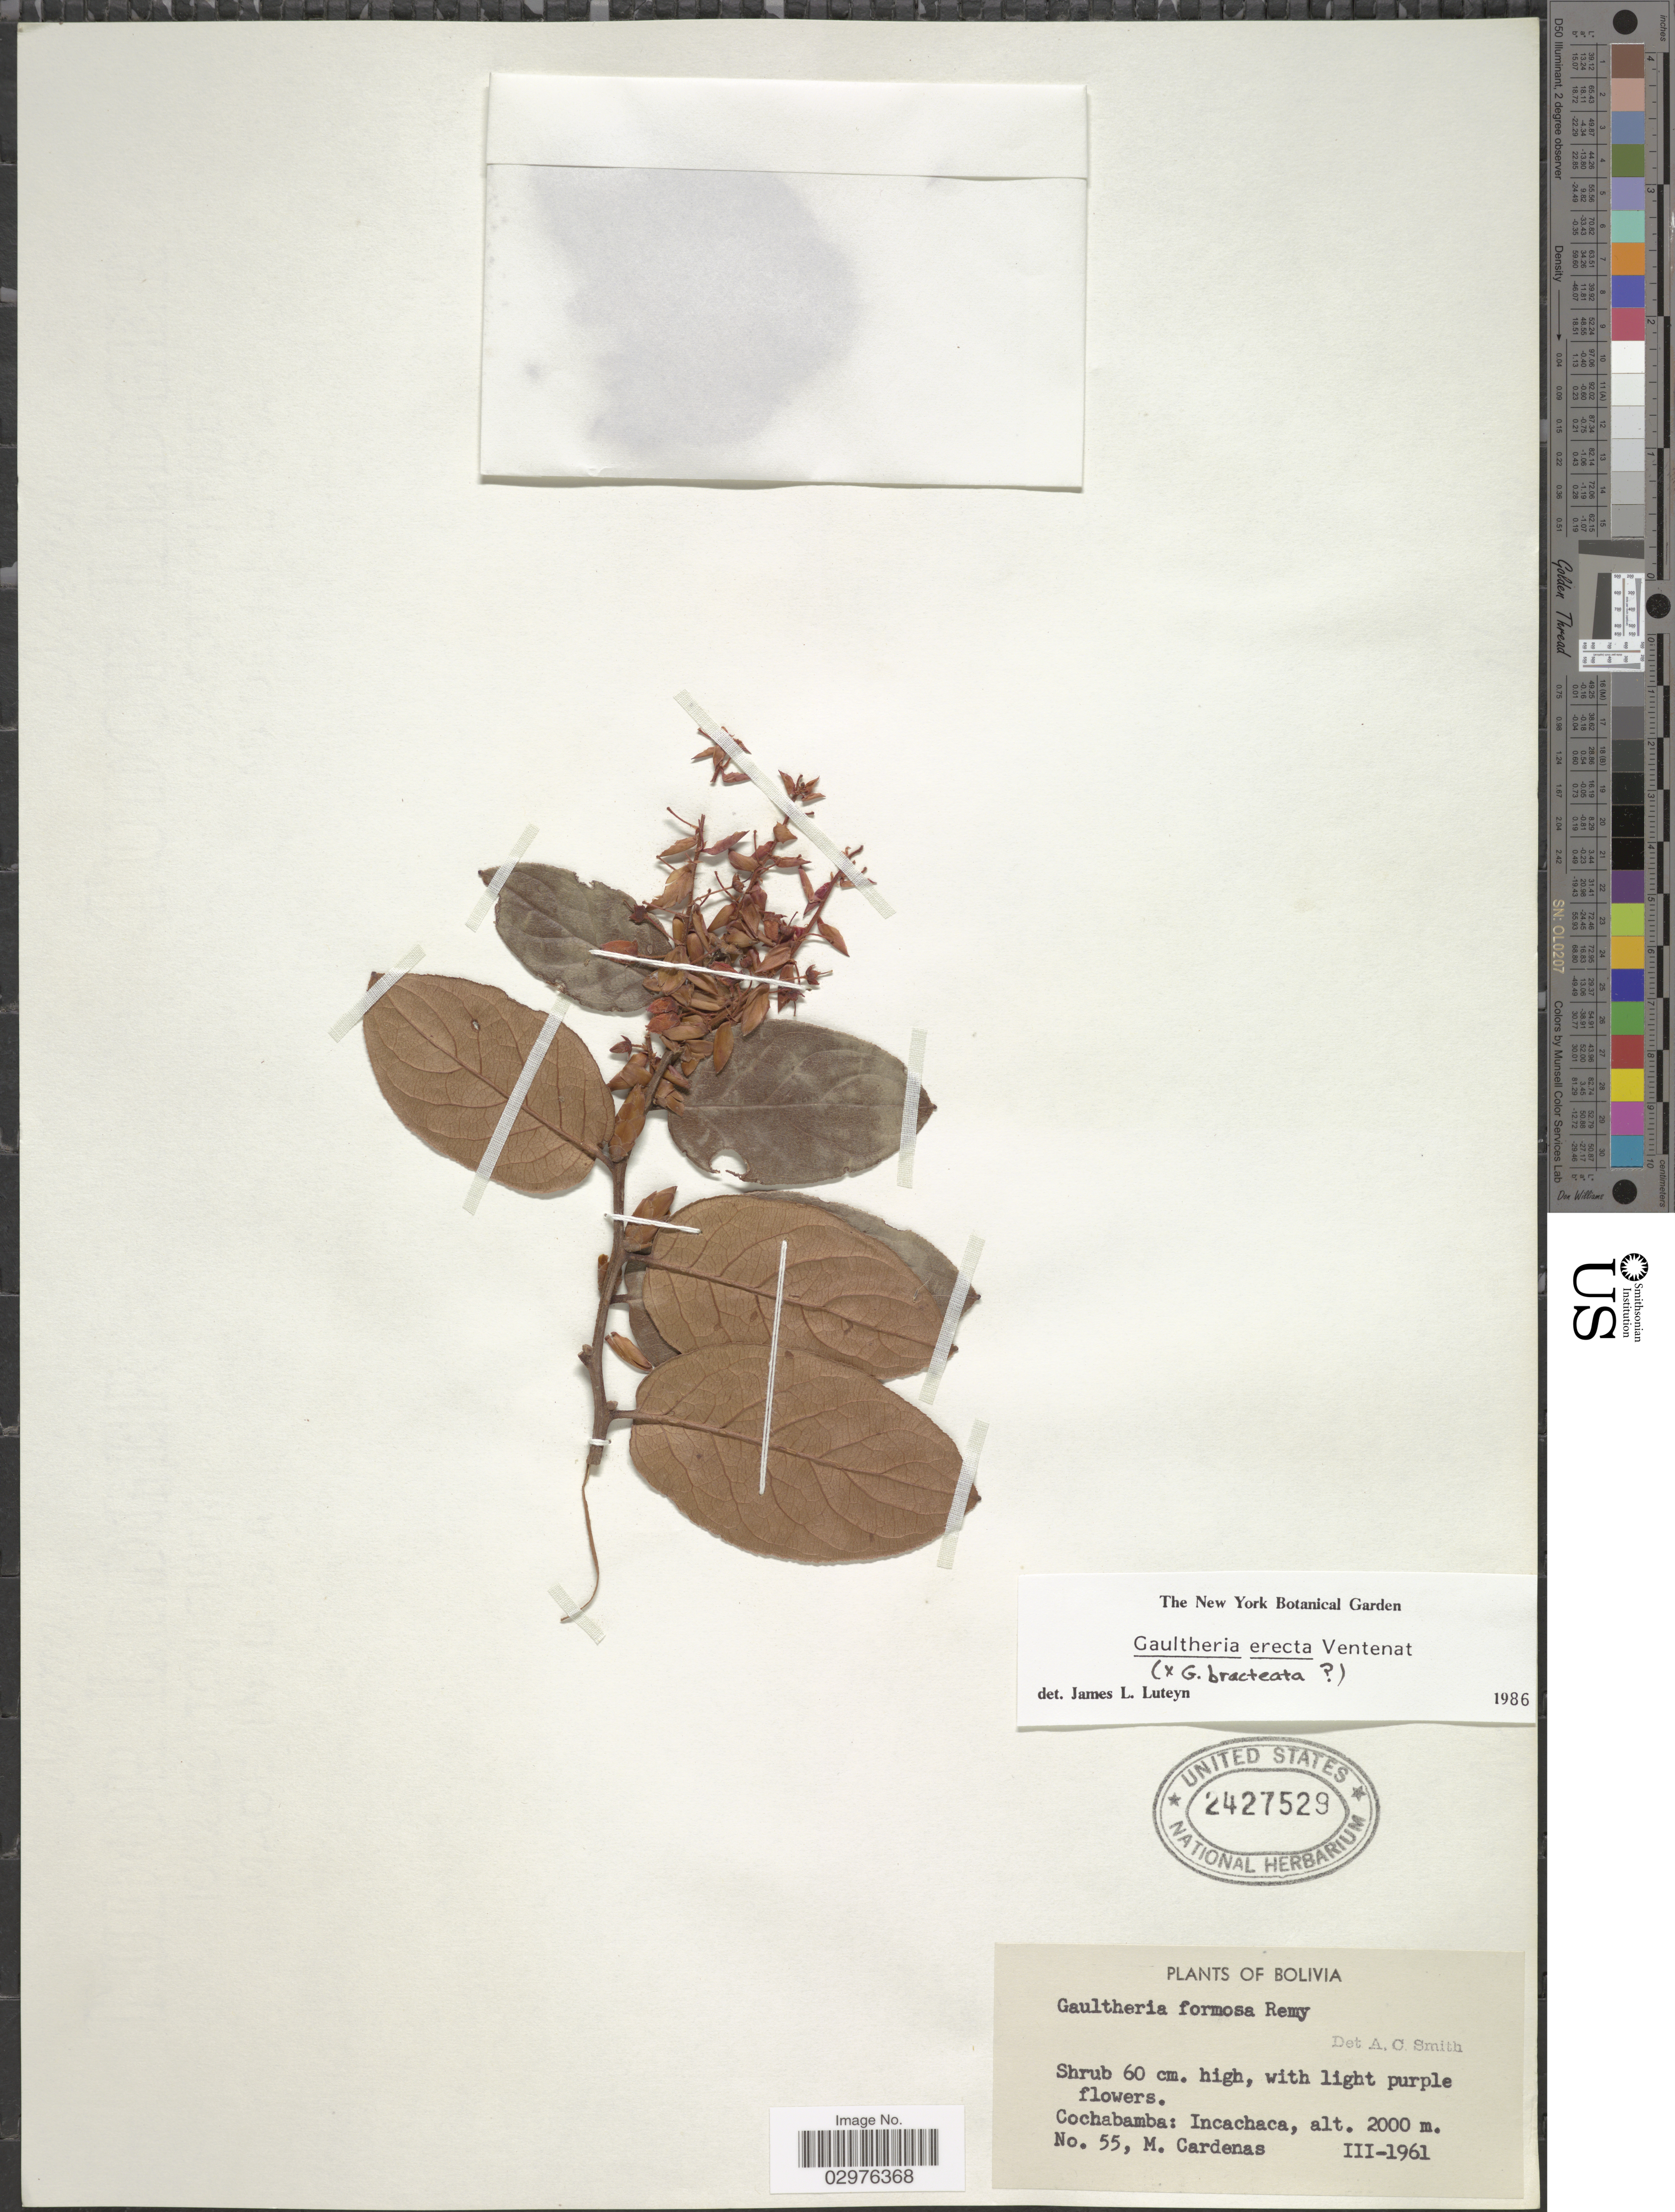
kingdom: Plantae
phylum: Tracheophyta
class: Magnoliopsida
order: Ericales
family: Ericaceae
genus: Gaultheria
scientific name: Gaultheria erecta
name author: Vent.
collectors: M. Cárdenas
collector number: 55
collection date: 1961-03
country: Bolivia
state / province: Cochabamba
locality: Incachaca.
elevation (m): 2000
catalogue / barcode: US 2427529